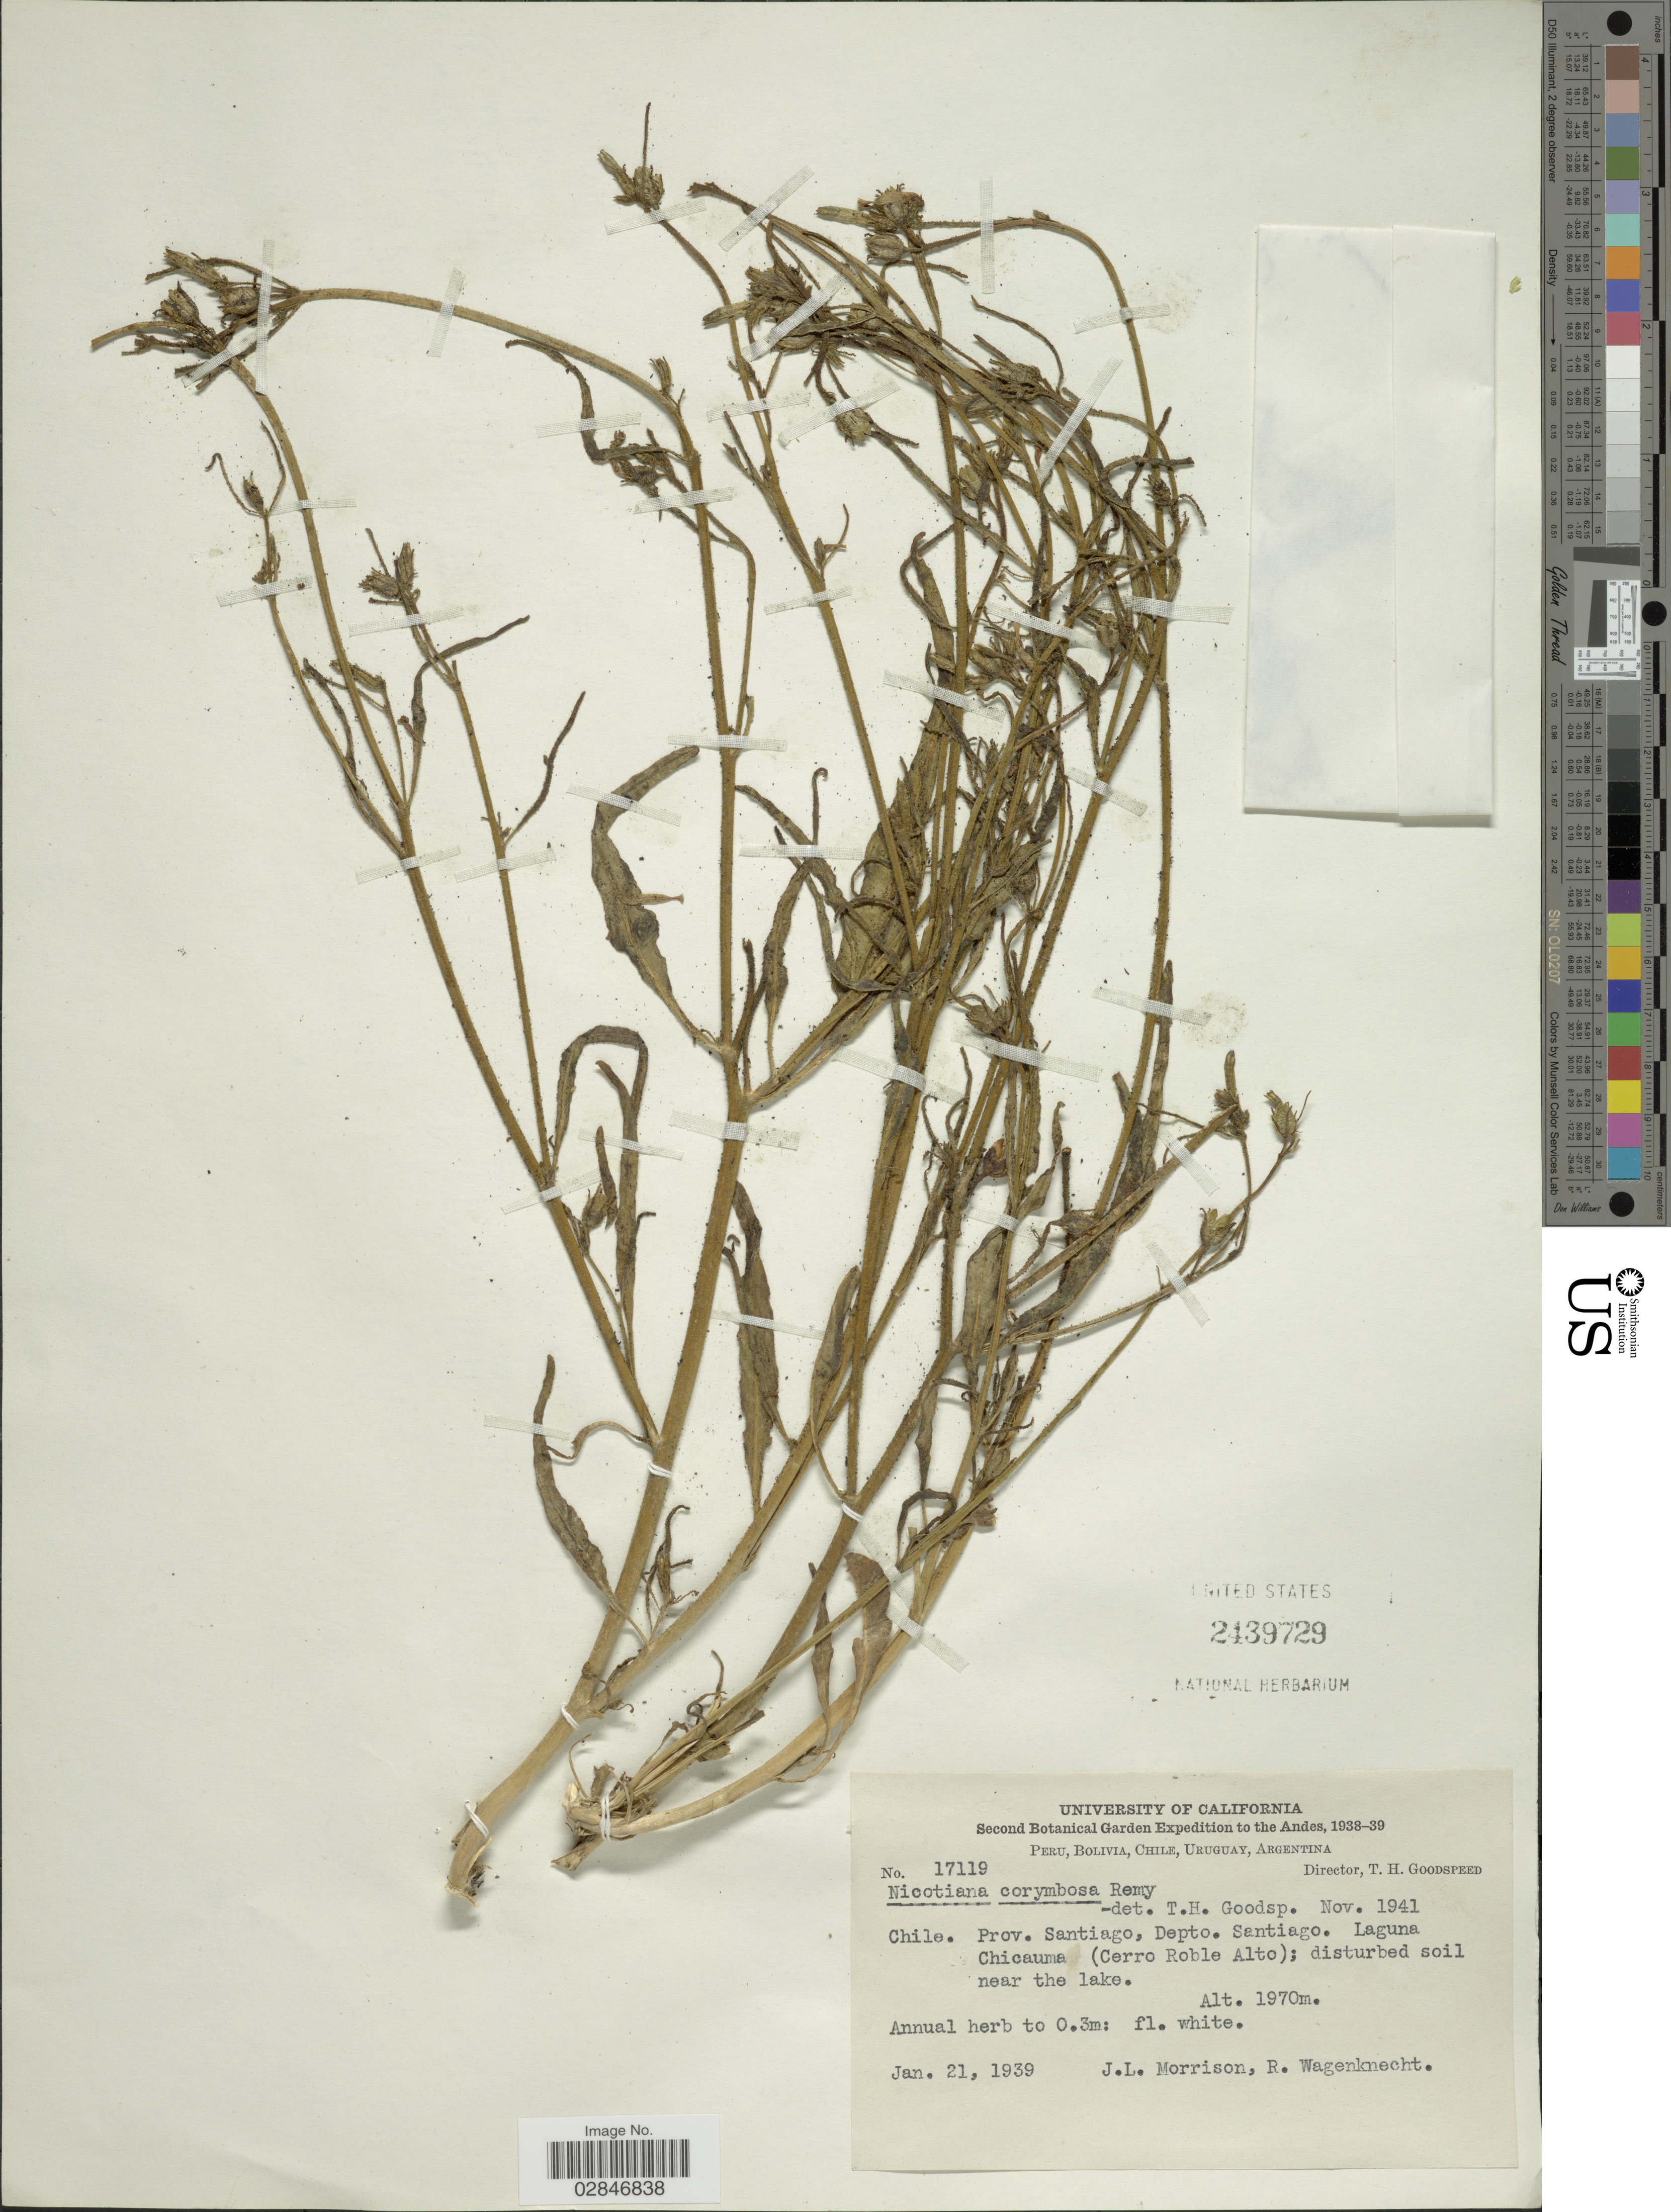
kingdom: Plantae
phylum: Tracheophyta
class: Magnoliopsida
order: Solanales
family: Solanaceae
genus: Nicotiana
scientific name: Nicotiana corymbosa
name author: J. Rémy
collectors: J. Morrison & R. Wagenknecht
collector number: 17119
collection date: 1939-01-21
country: Chile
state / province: Región Metropolitana (RM)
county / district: Santiago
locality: The Andes, Prov. Santiago. Laguna Chicauma (Cerro Roble Alto).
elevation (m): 1970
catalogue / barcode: US 2439729